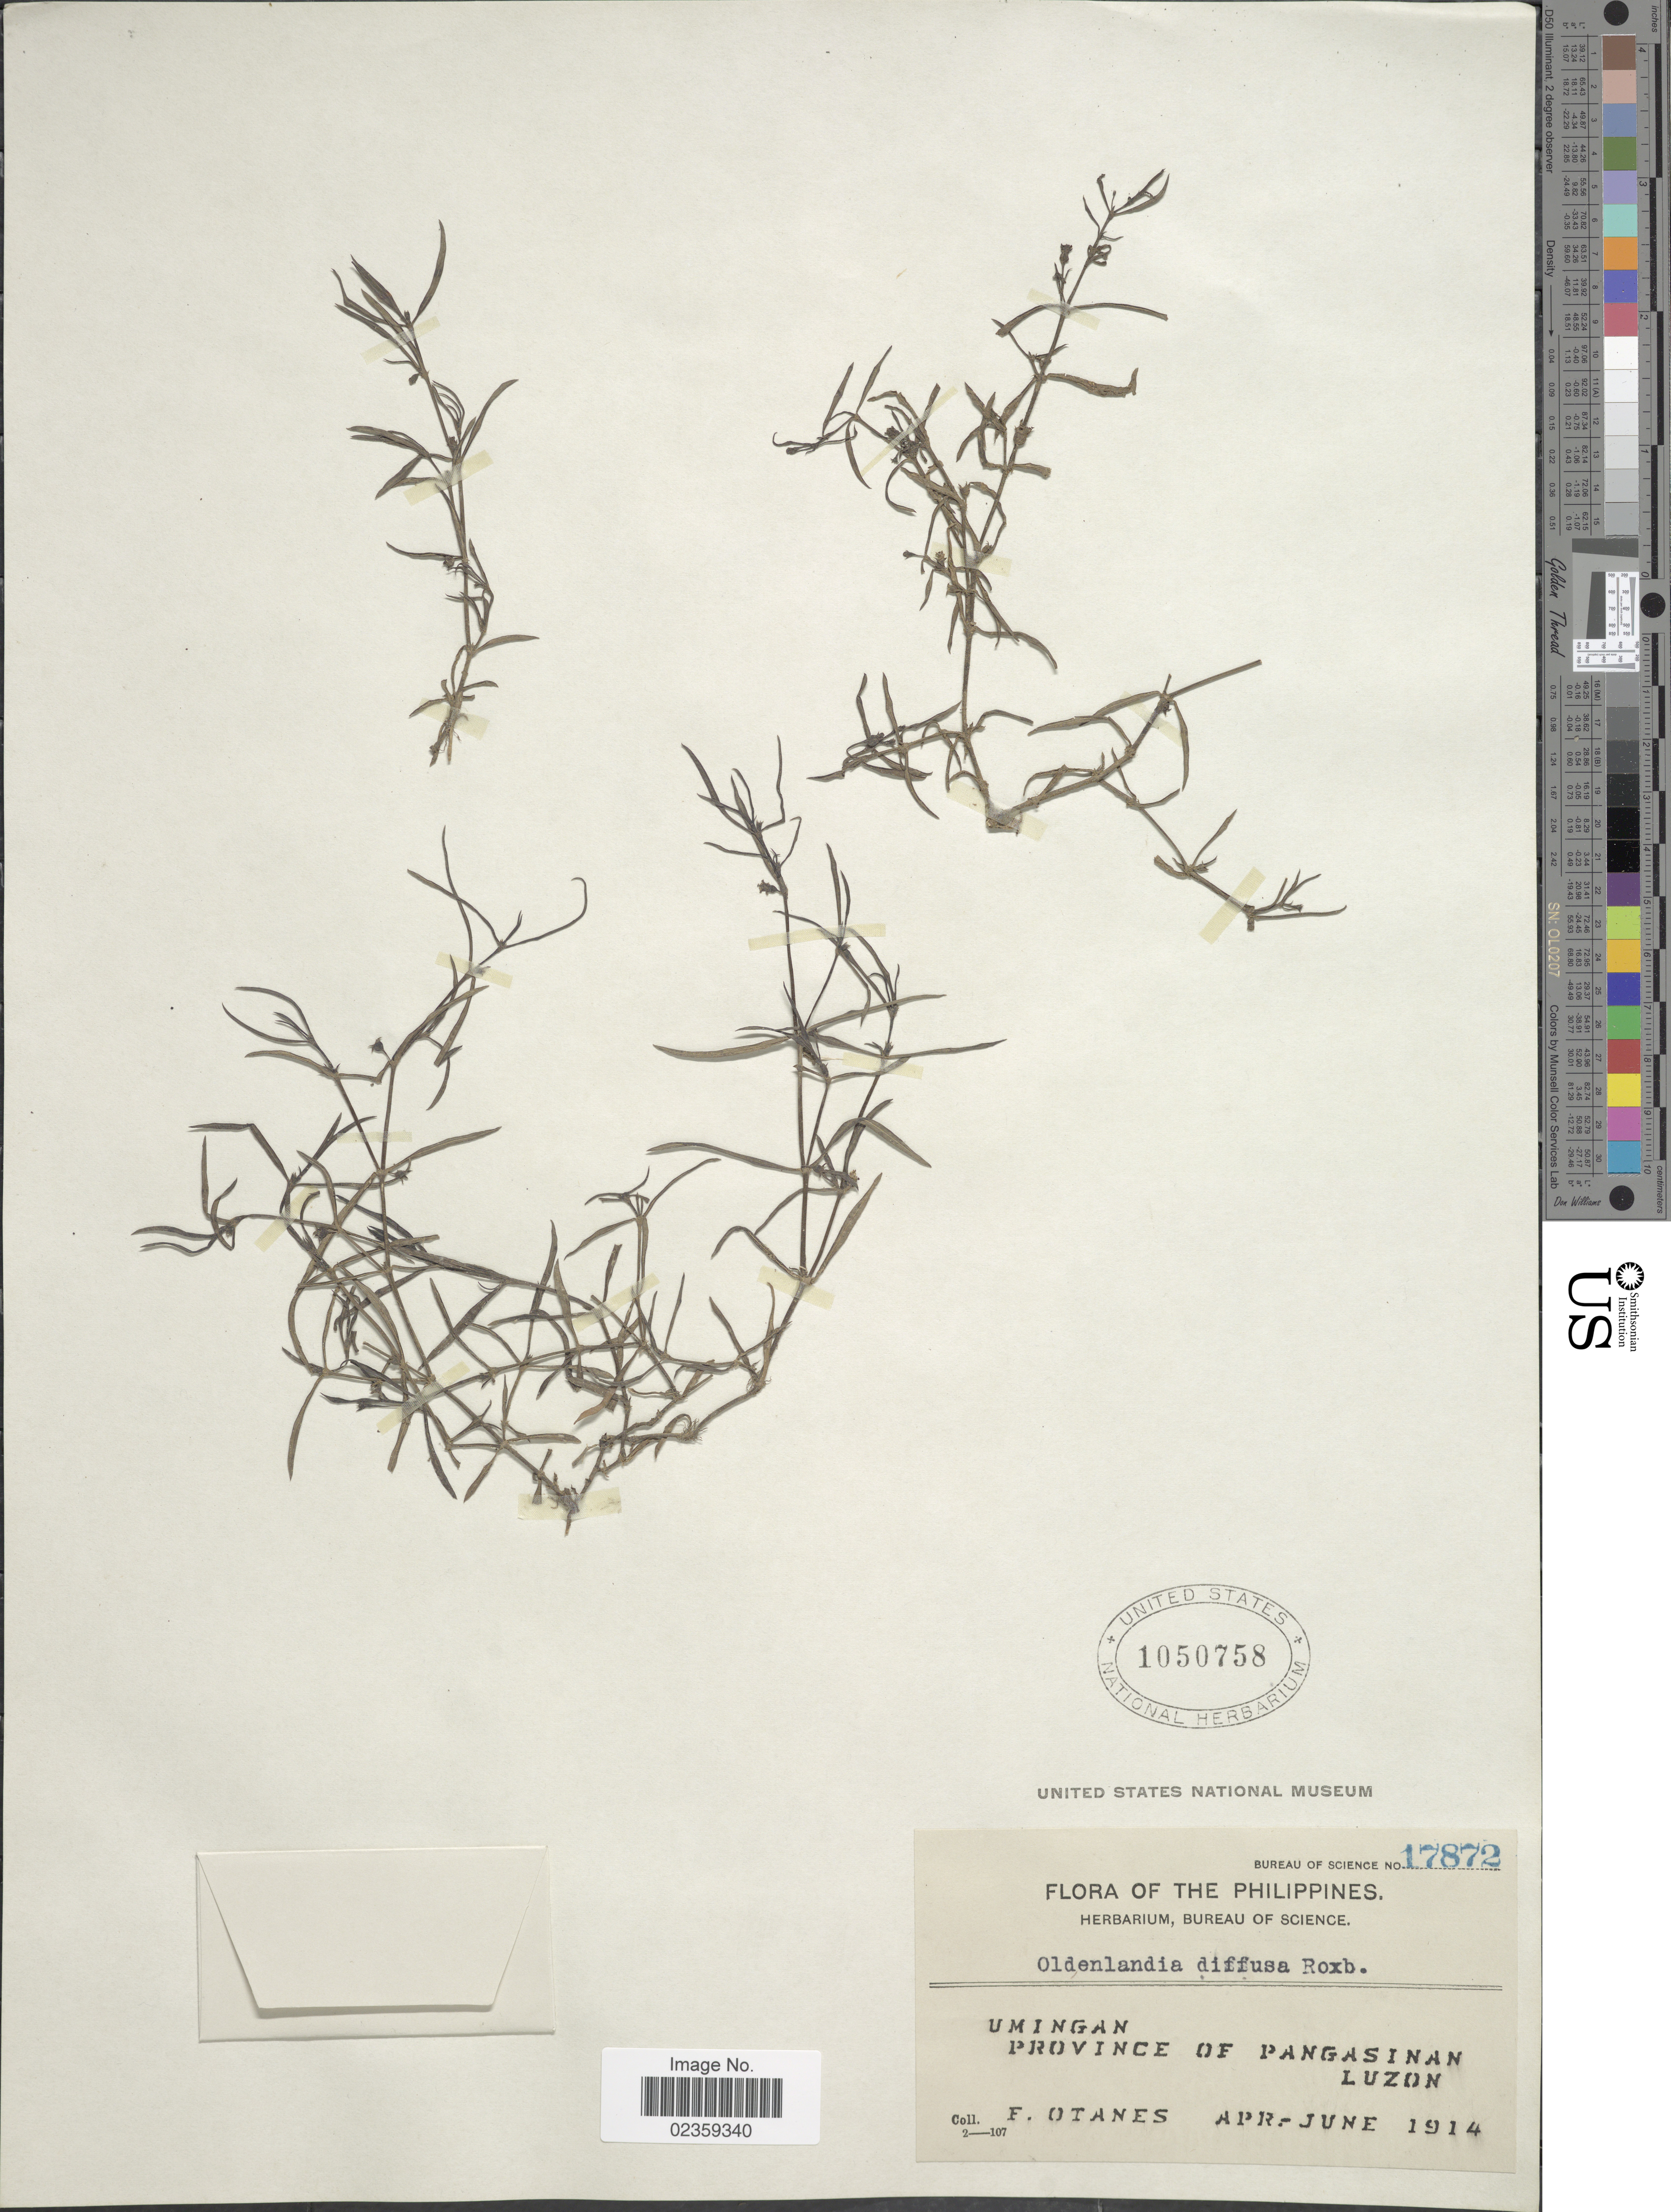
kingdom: Plantae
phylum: Tracheophyta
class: Magnoliopsida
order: Gentianales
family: Rubiaceae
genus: Oldenlandia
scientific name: Oldenlandia diffusa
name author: (Willd.) Roxb.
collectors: F. Q. Otanes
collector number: Bureau of Science 17872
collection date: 1914-04/1914-06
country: Philippines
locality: Umingan. Province of Pangasinan. Luzon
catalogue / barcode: US 1050758